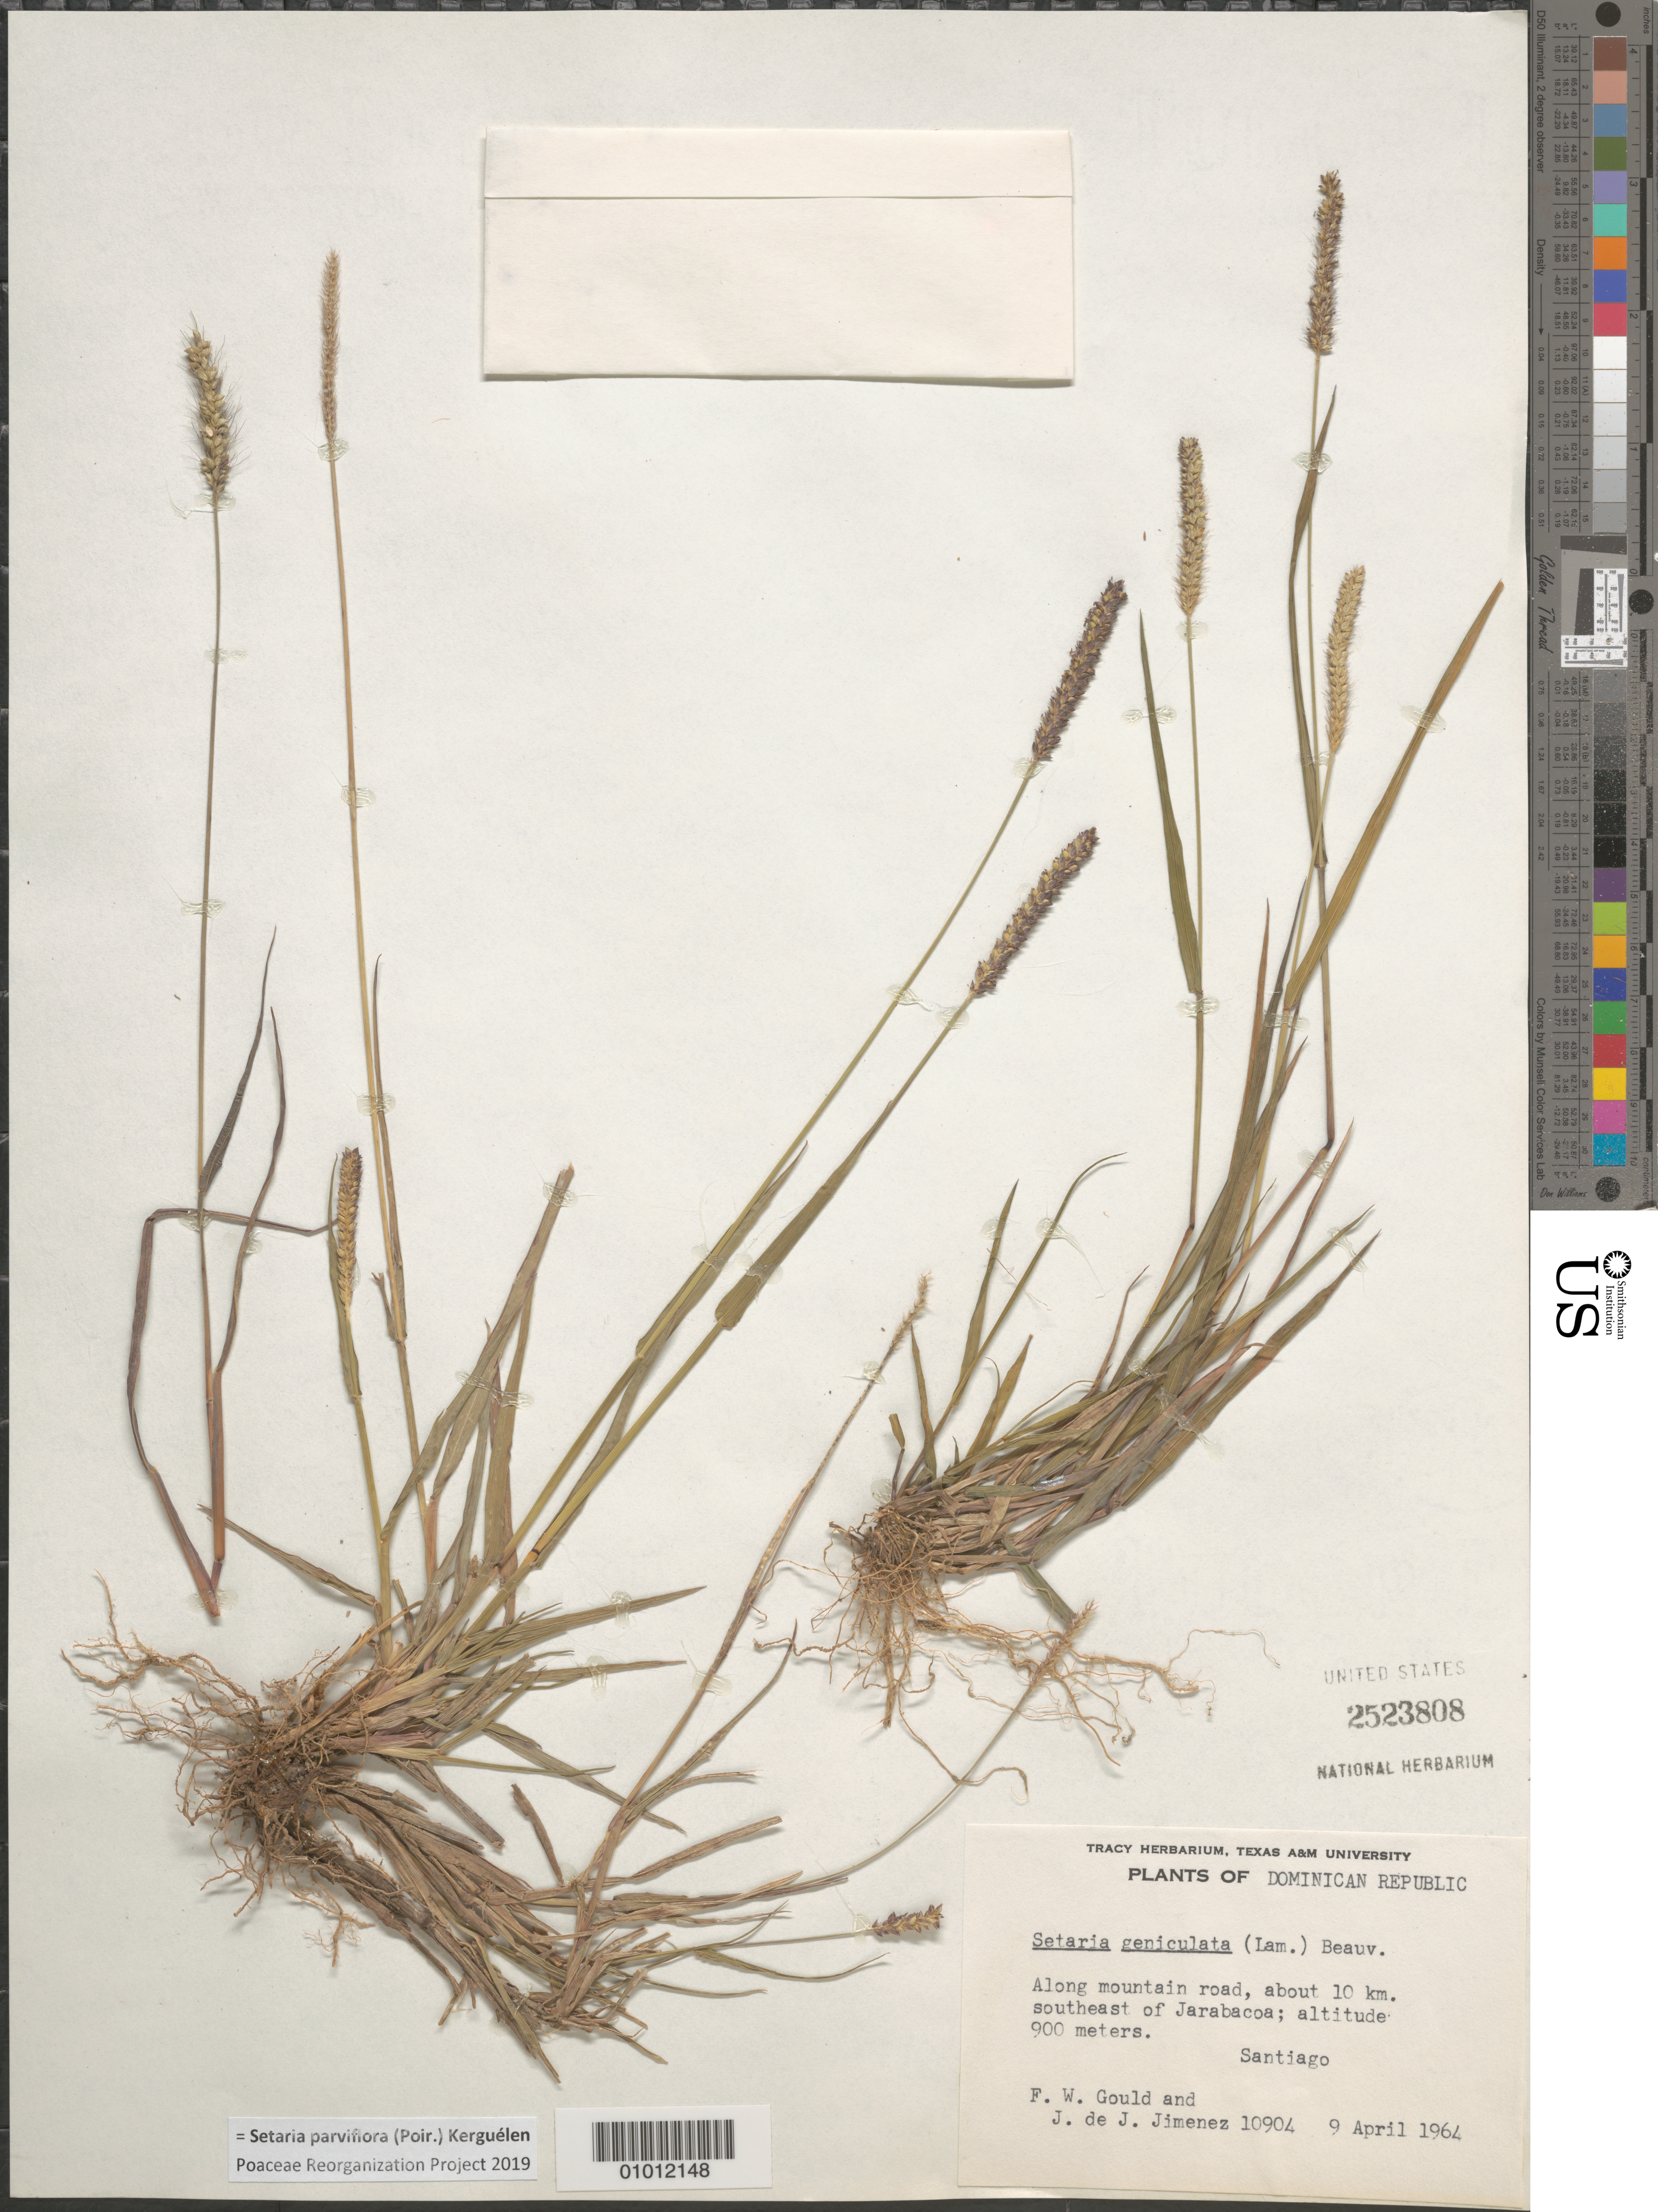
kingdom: Plantae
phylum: Tracheophyta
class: Liliopsida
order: Poales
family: Poaceae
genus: Setaria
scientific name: Setaria parviflora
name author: (Poir.) Kerguélen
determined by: Poaceae Reorganization Project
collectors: F. W. Gould & J. J. Jiménez Almonte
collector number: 10904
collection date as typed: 09 Apr 1964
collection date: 1964-04-09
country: Dominican Republic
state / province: Santiago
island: Hispaniola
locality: About 10 km SE of Jarabacoa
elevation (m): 900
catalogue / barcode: US 2523808